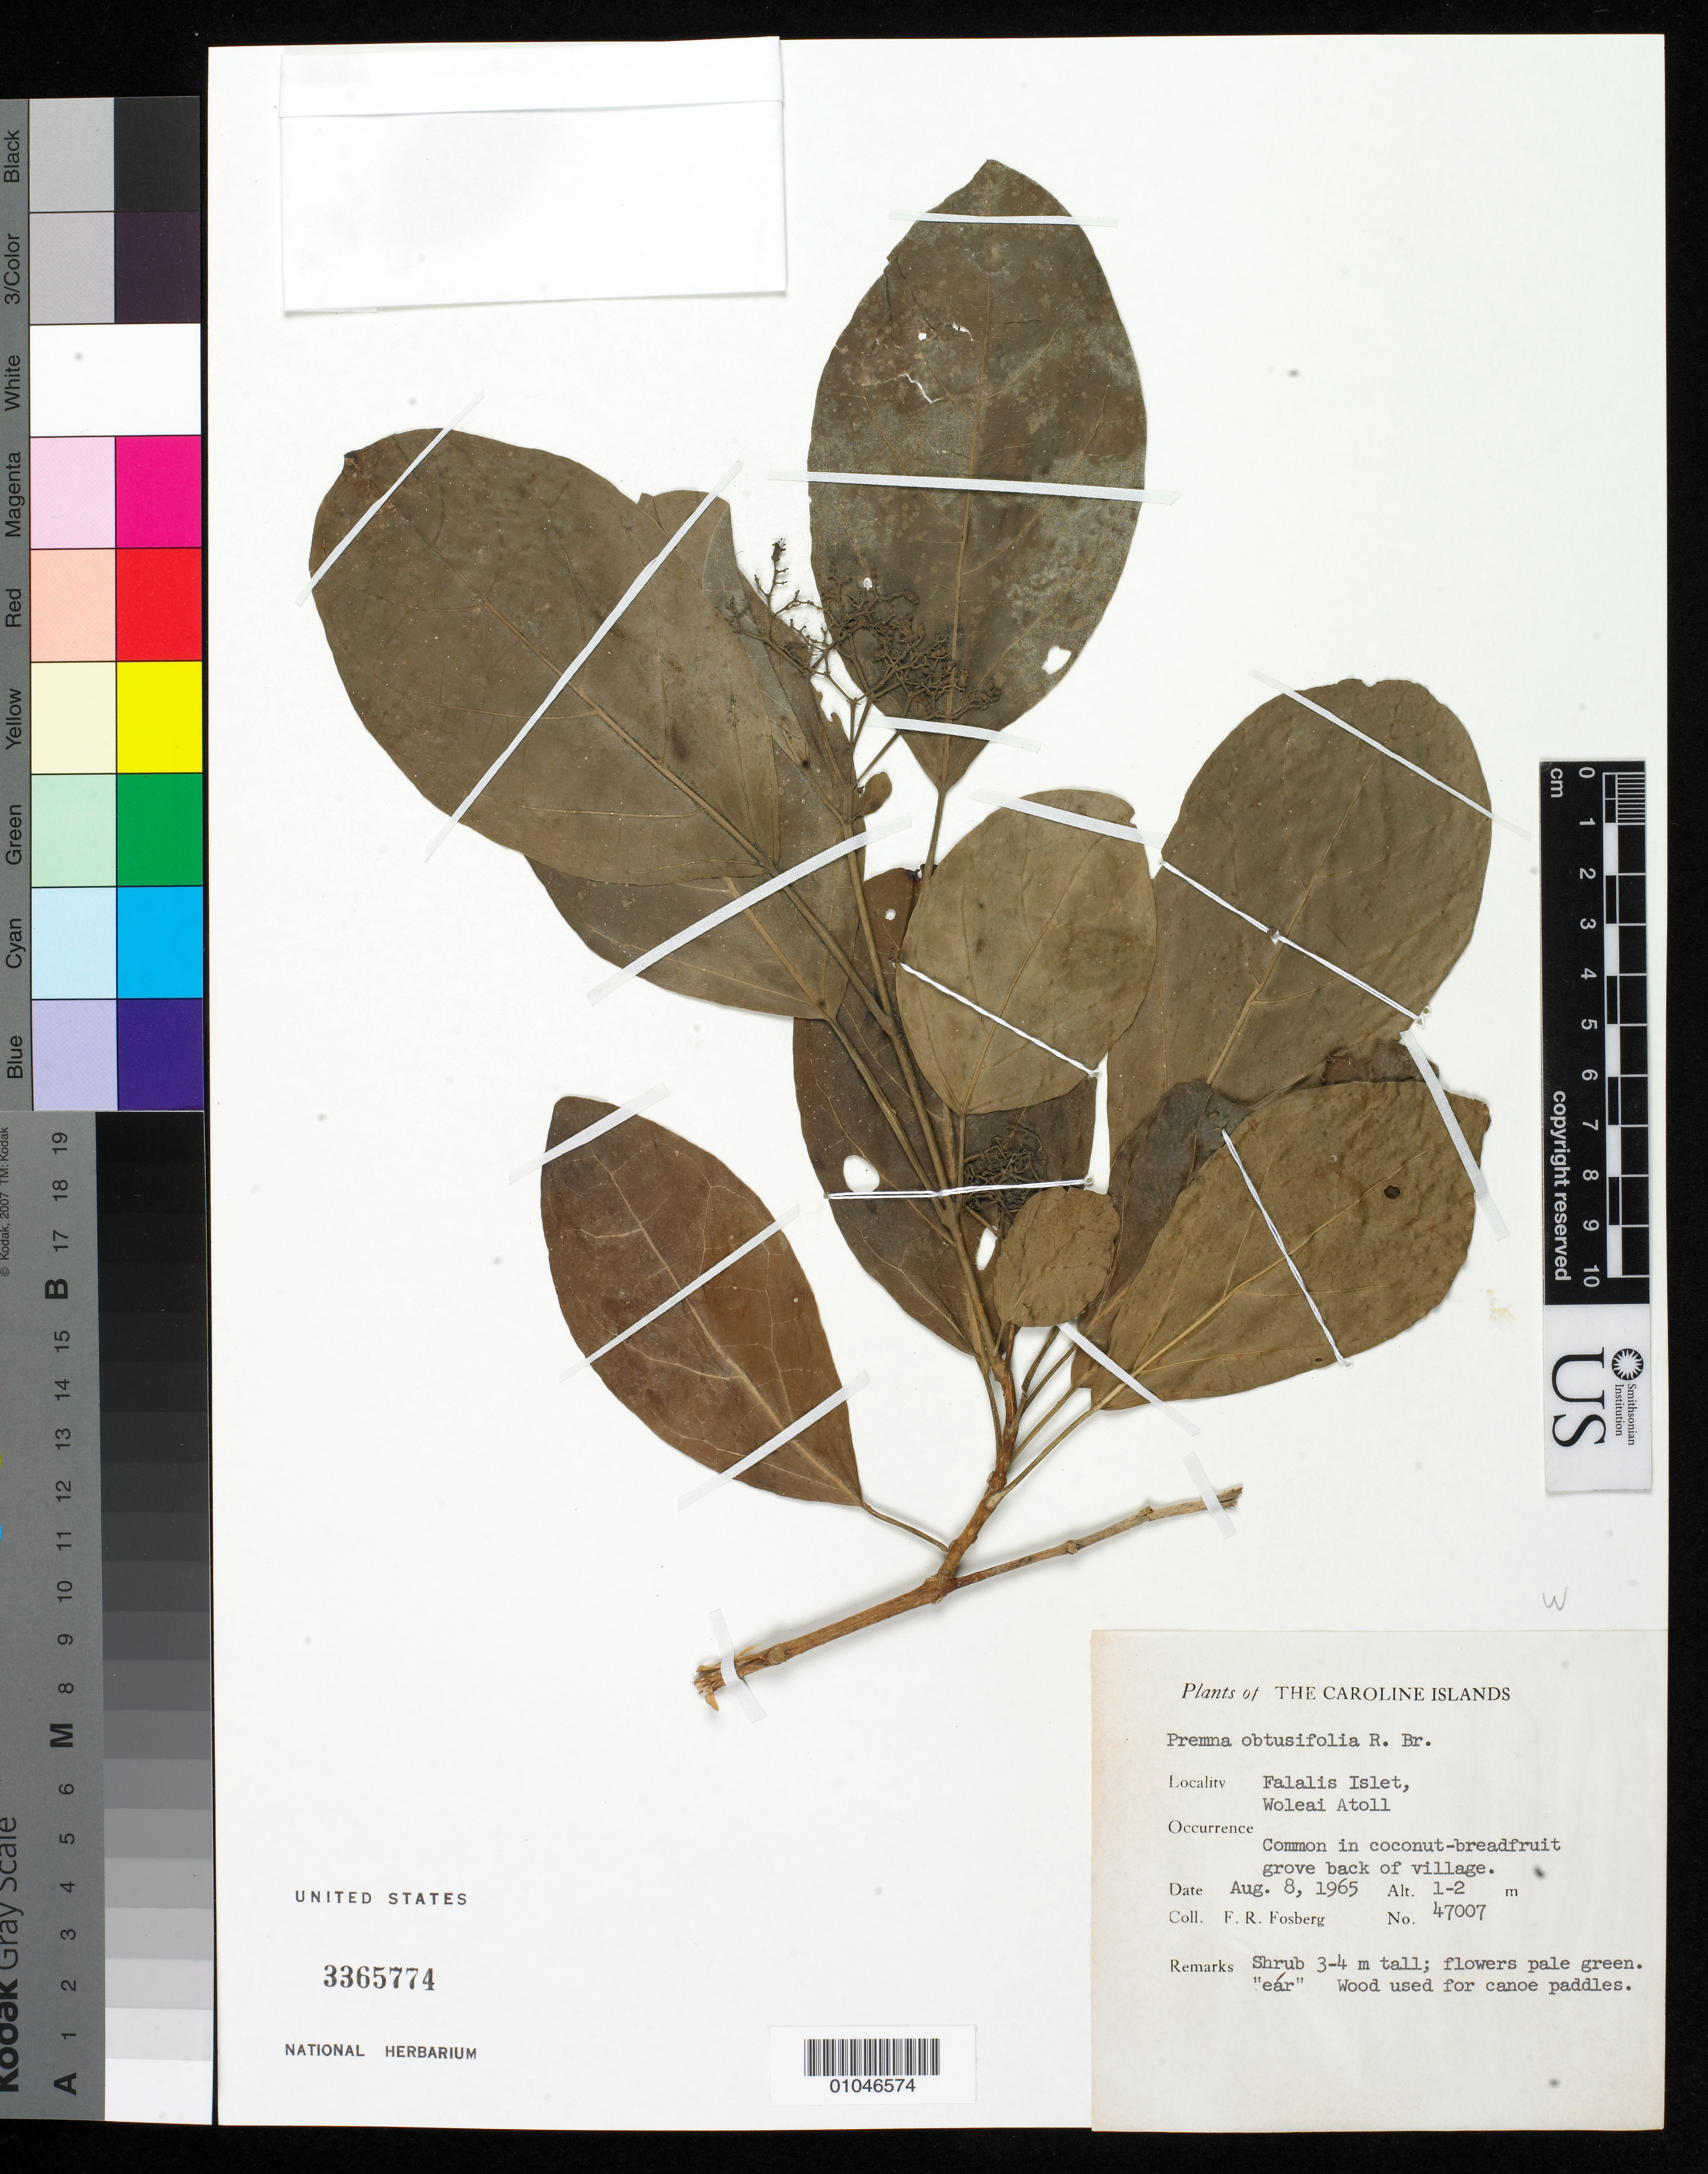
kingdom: Plantae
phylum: Tracheophyta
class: Magnoliopsida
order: Lamiales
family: Lamiaceae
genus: Premna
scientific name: Premna obtusifolia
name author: R. Br.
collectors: F. R. Fosberg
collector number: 47007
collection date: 1965-08-08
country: Micronesia, Federated States of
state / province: Yap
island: Woleai Atoll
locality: Falalis Islet, Woleai Atoll, Caroline Islands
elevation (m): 1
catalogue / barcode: US 3365774